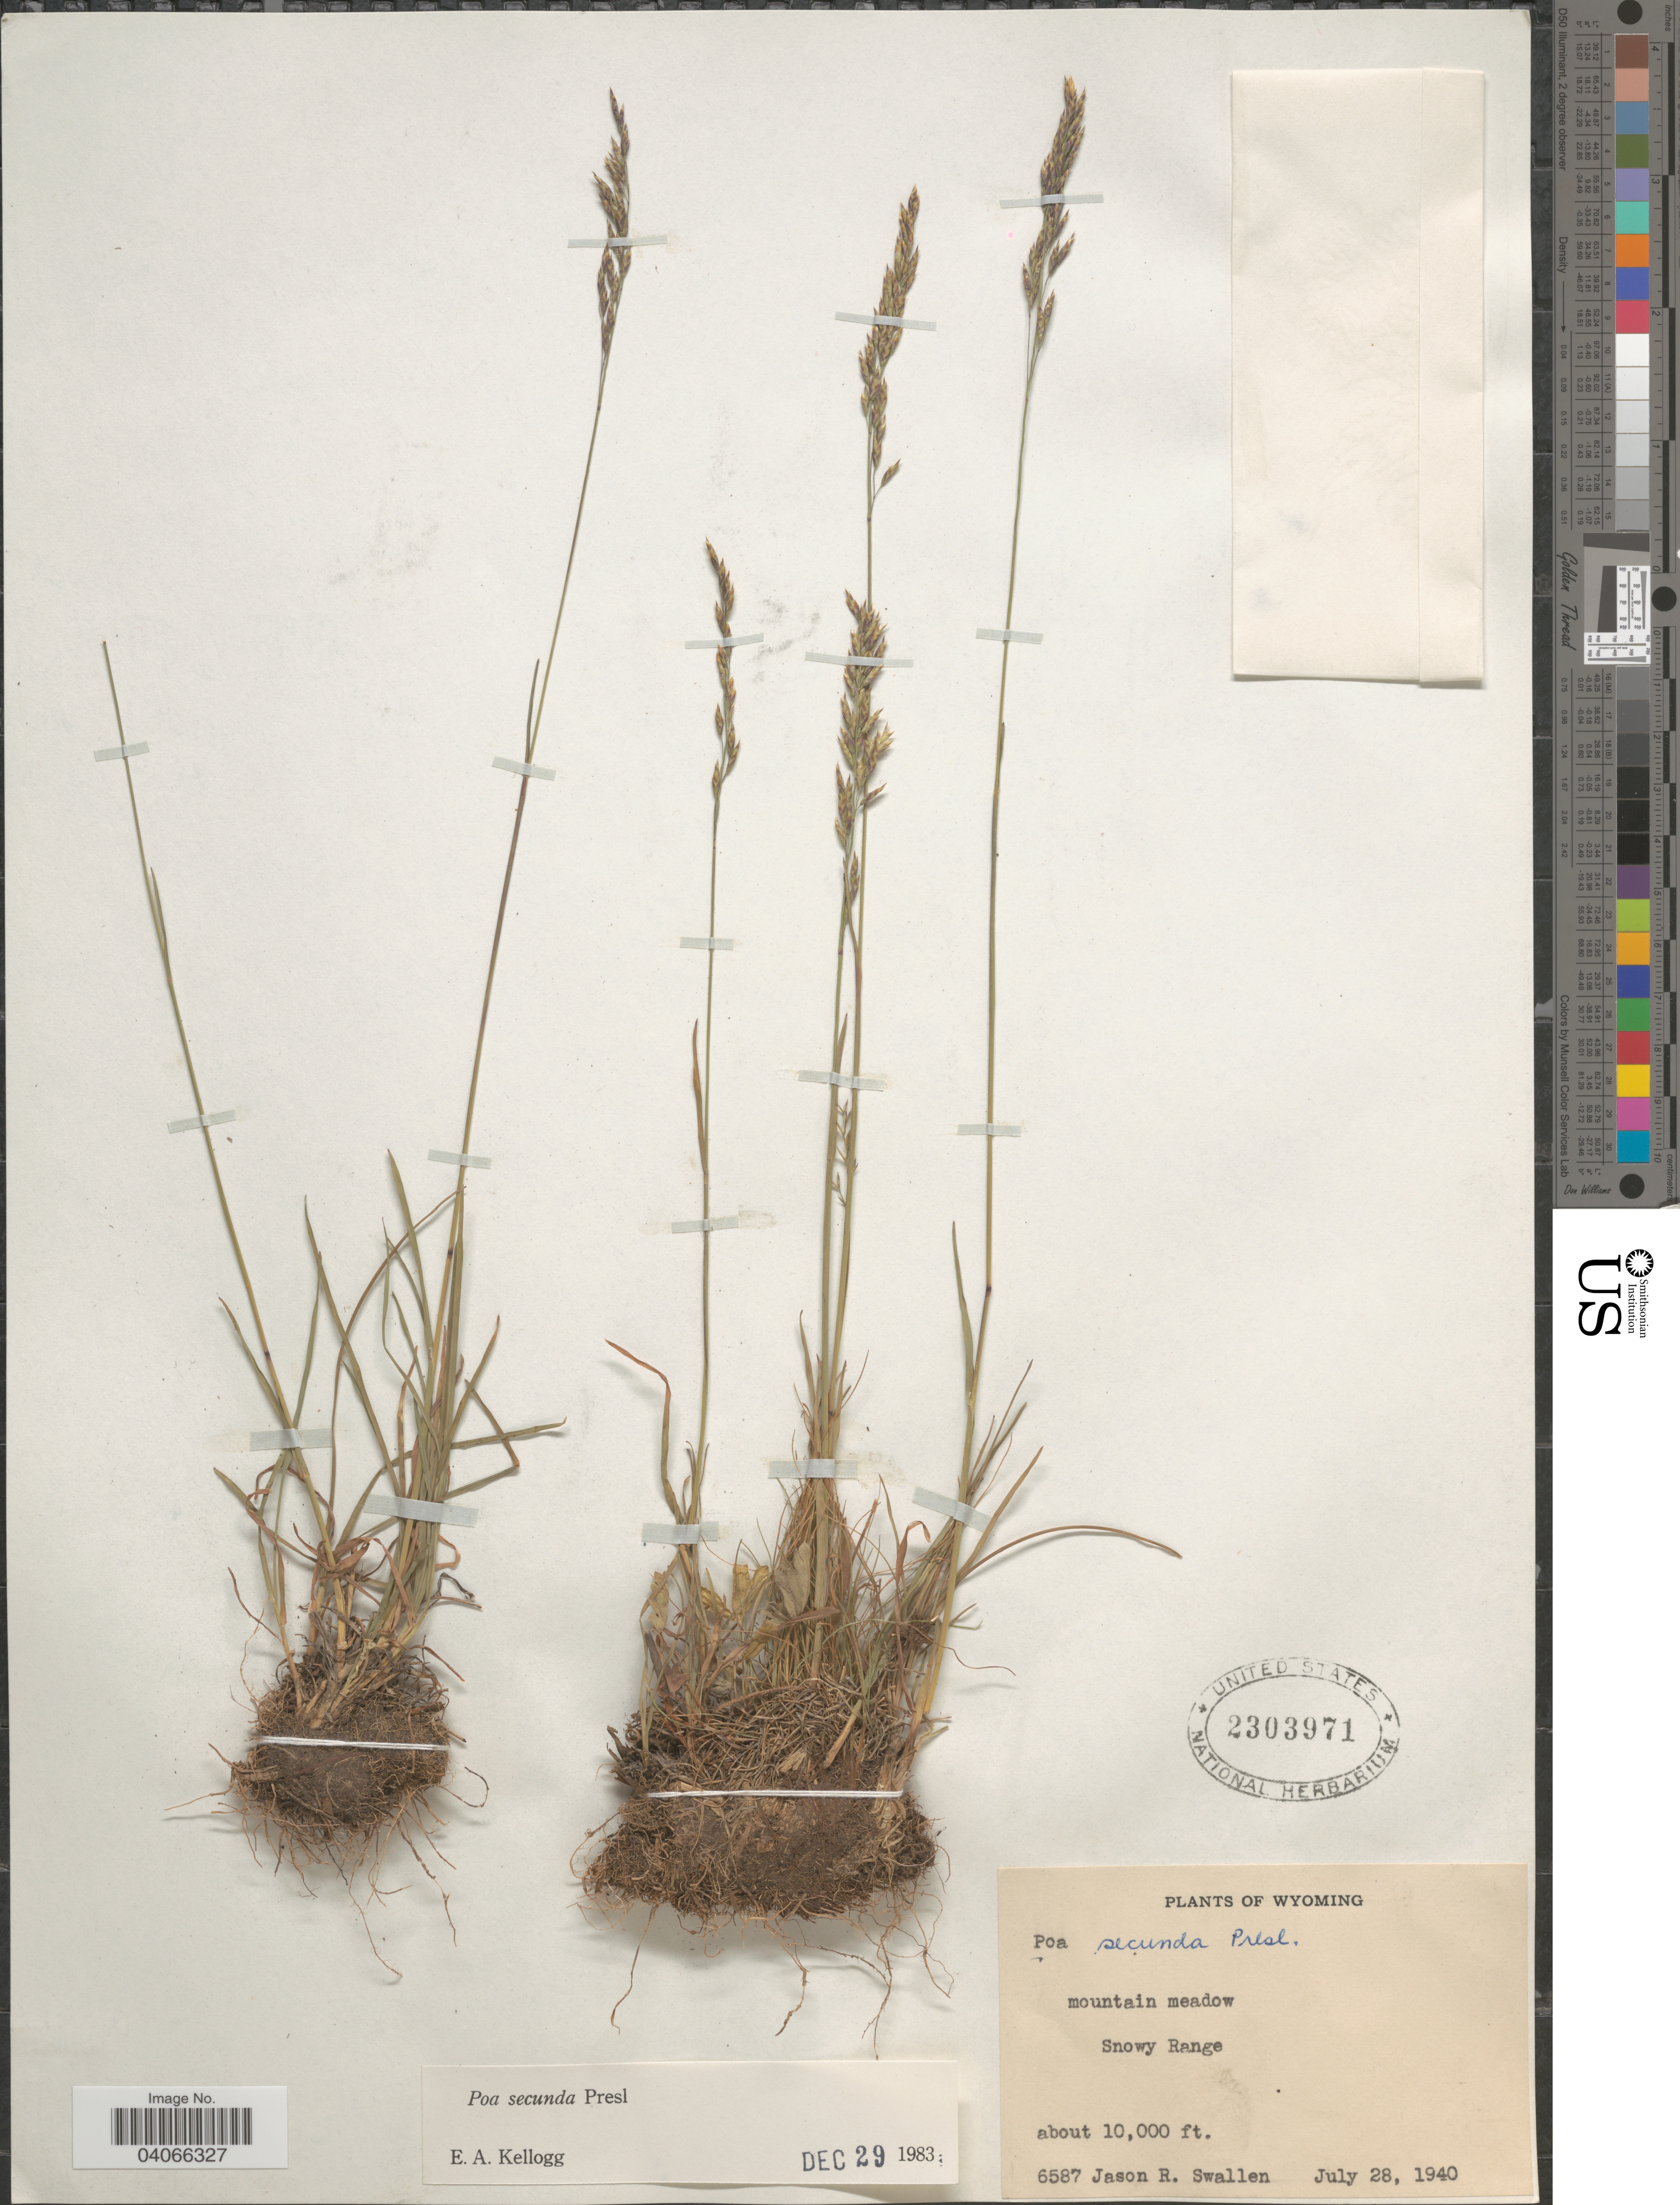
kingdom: Plantae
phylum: Tracheophyta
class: Liliopsida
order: Poales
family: Poaceae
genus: Poa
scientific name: Poa secunda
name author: J. Presl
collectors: J. R. Swallen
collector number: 6587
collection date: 1940-07-28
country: United States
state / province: Wyoming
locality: Snowy Range.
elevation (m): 3048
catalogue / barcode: US 2303971